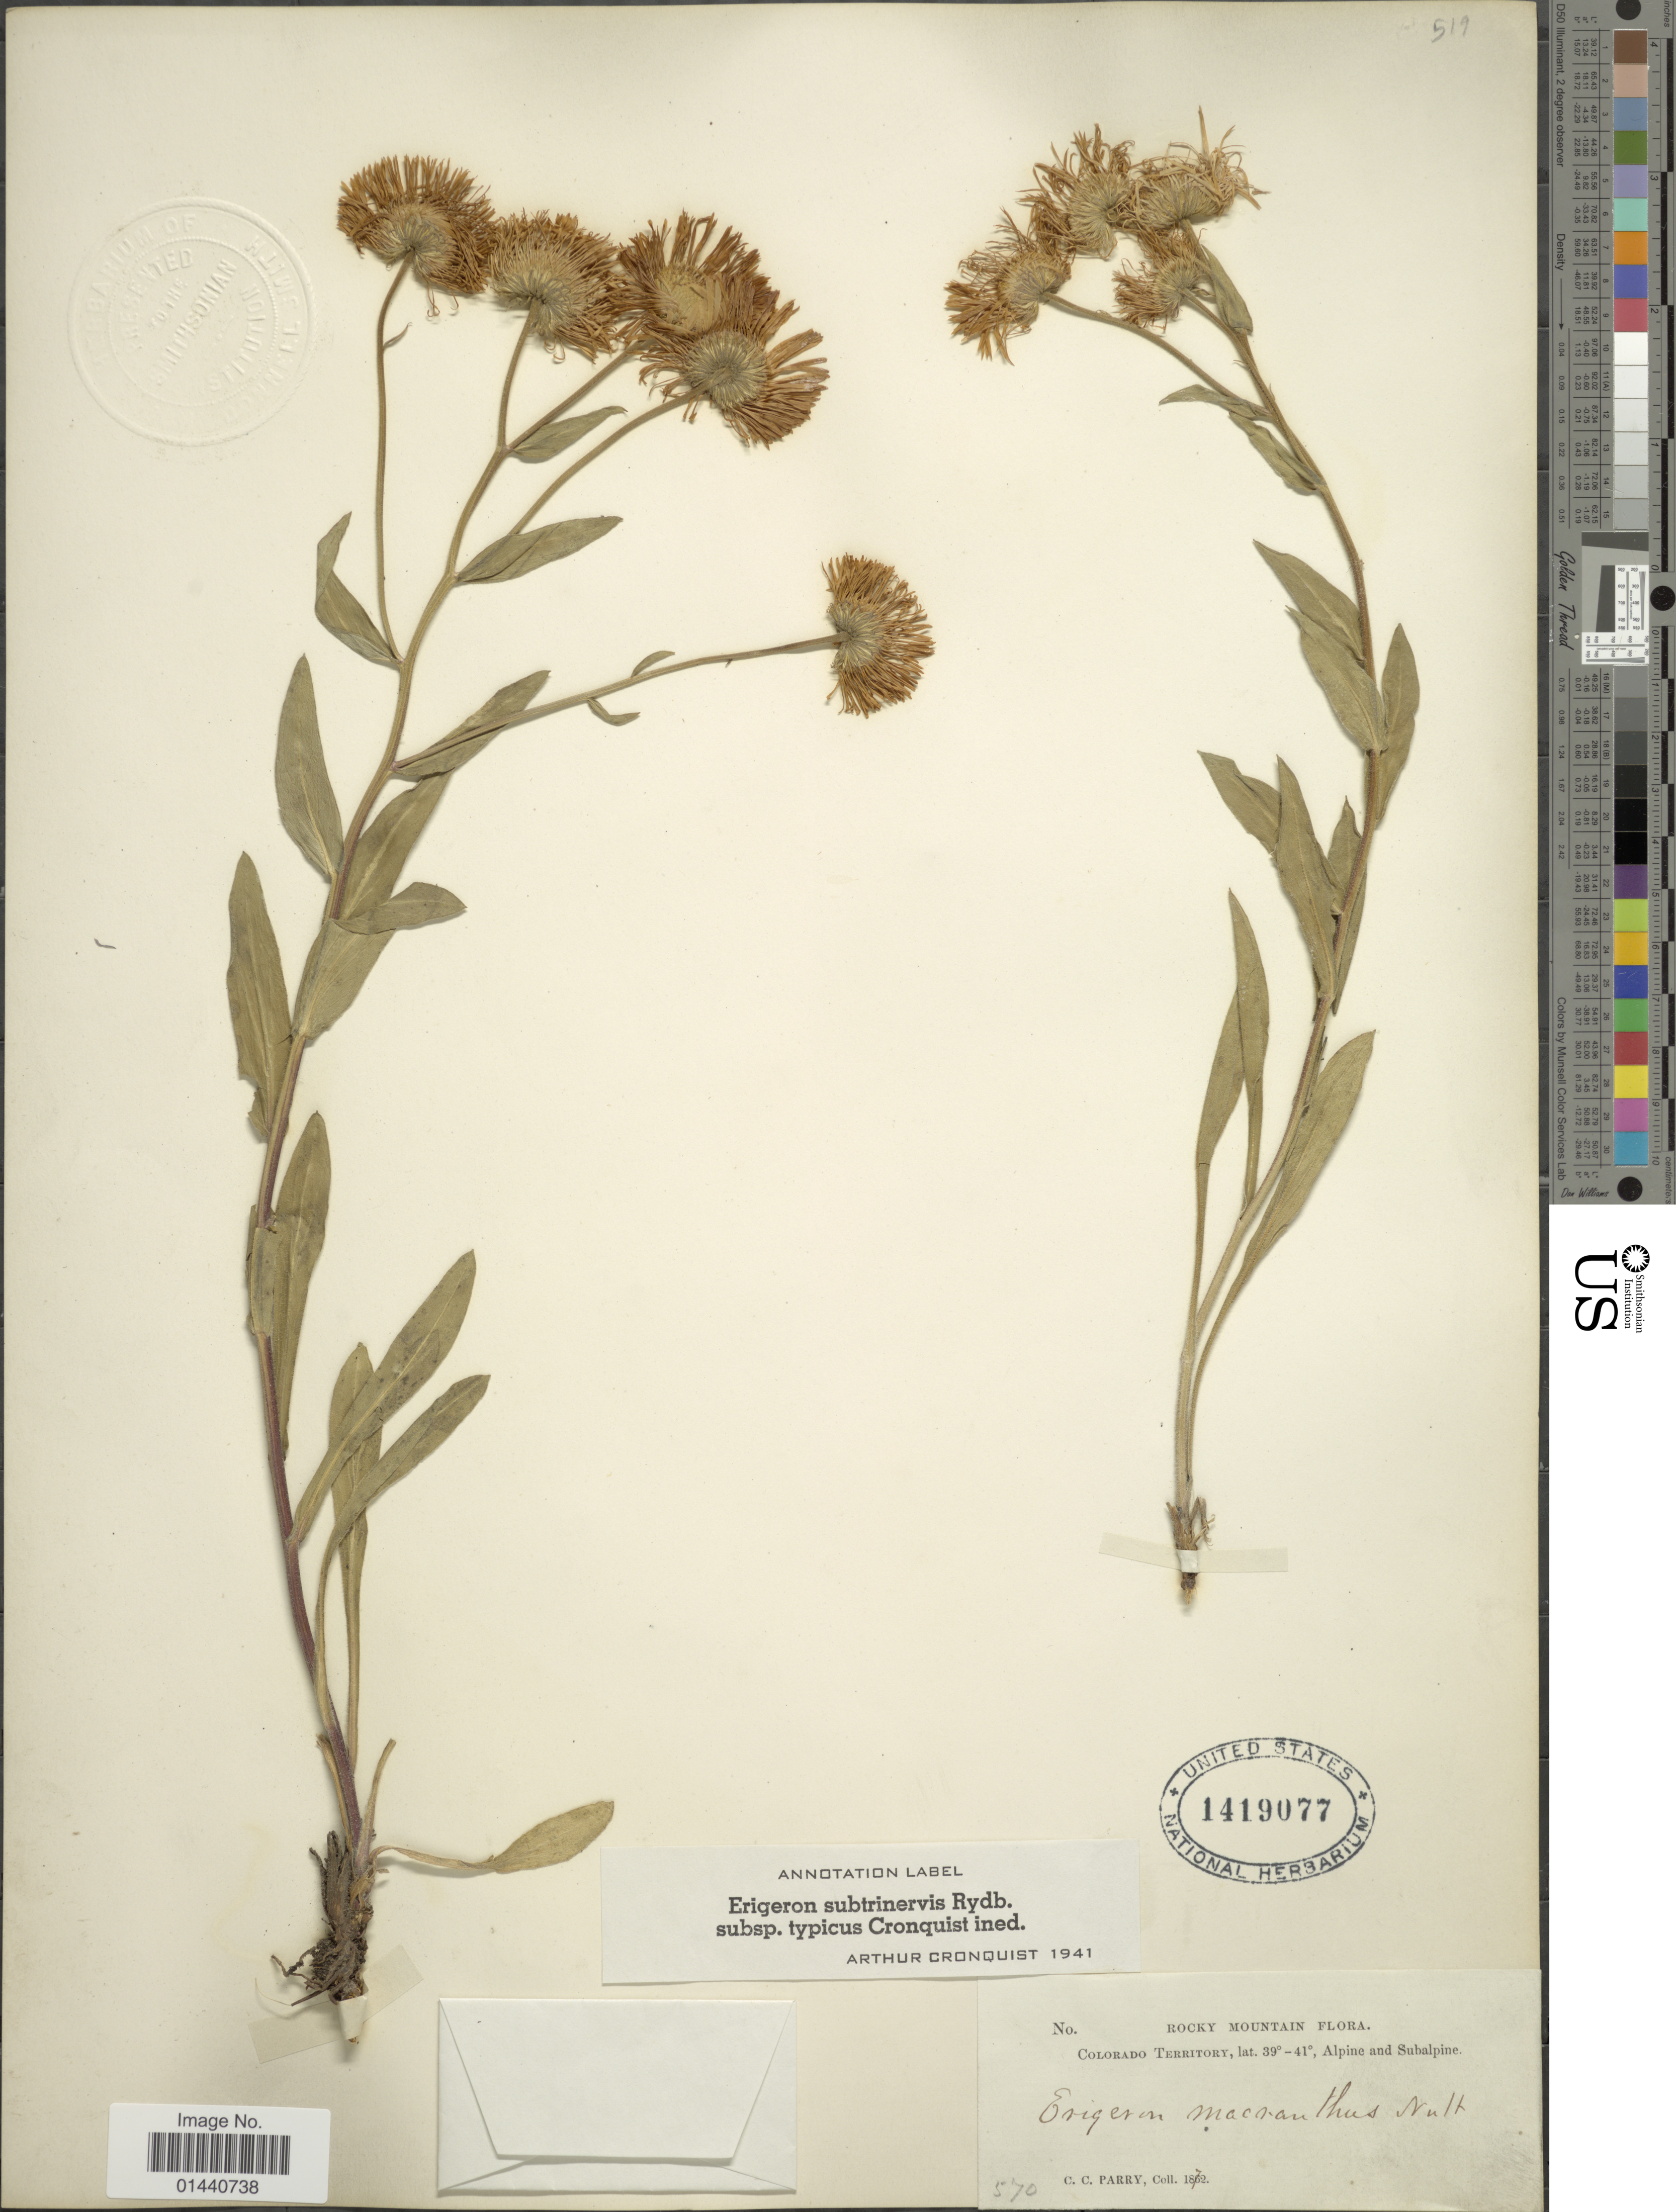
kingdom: Plantae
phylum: Tracheophyta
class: Magnoliopsida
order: Asterales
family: Asteraceae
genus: Erigeron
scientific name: Erigeron subtrinervis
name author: Rydb. ex Porter & Britton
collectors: C. C. Parry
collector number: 570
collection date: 1872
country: United States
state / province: Colorado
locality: Rocky Mountain. Colorado Territory.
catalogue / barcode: US 1419077